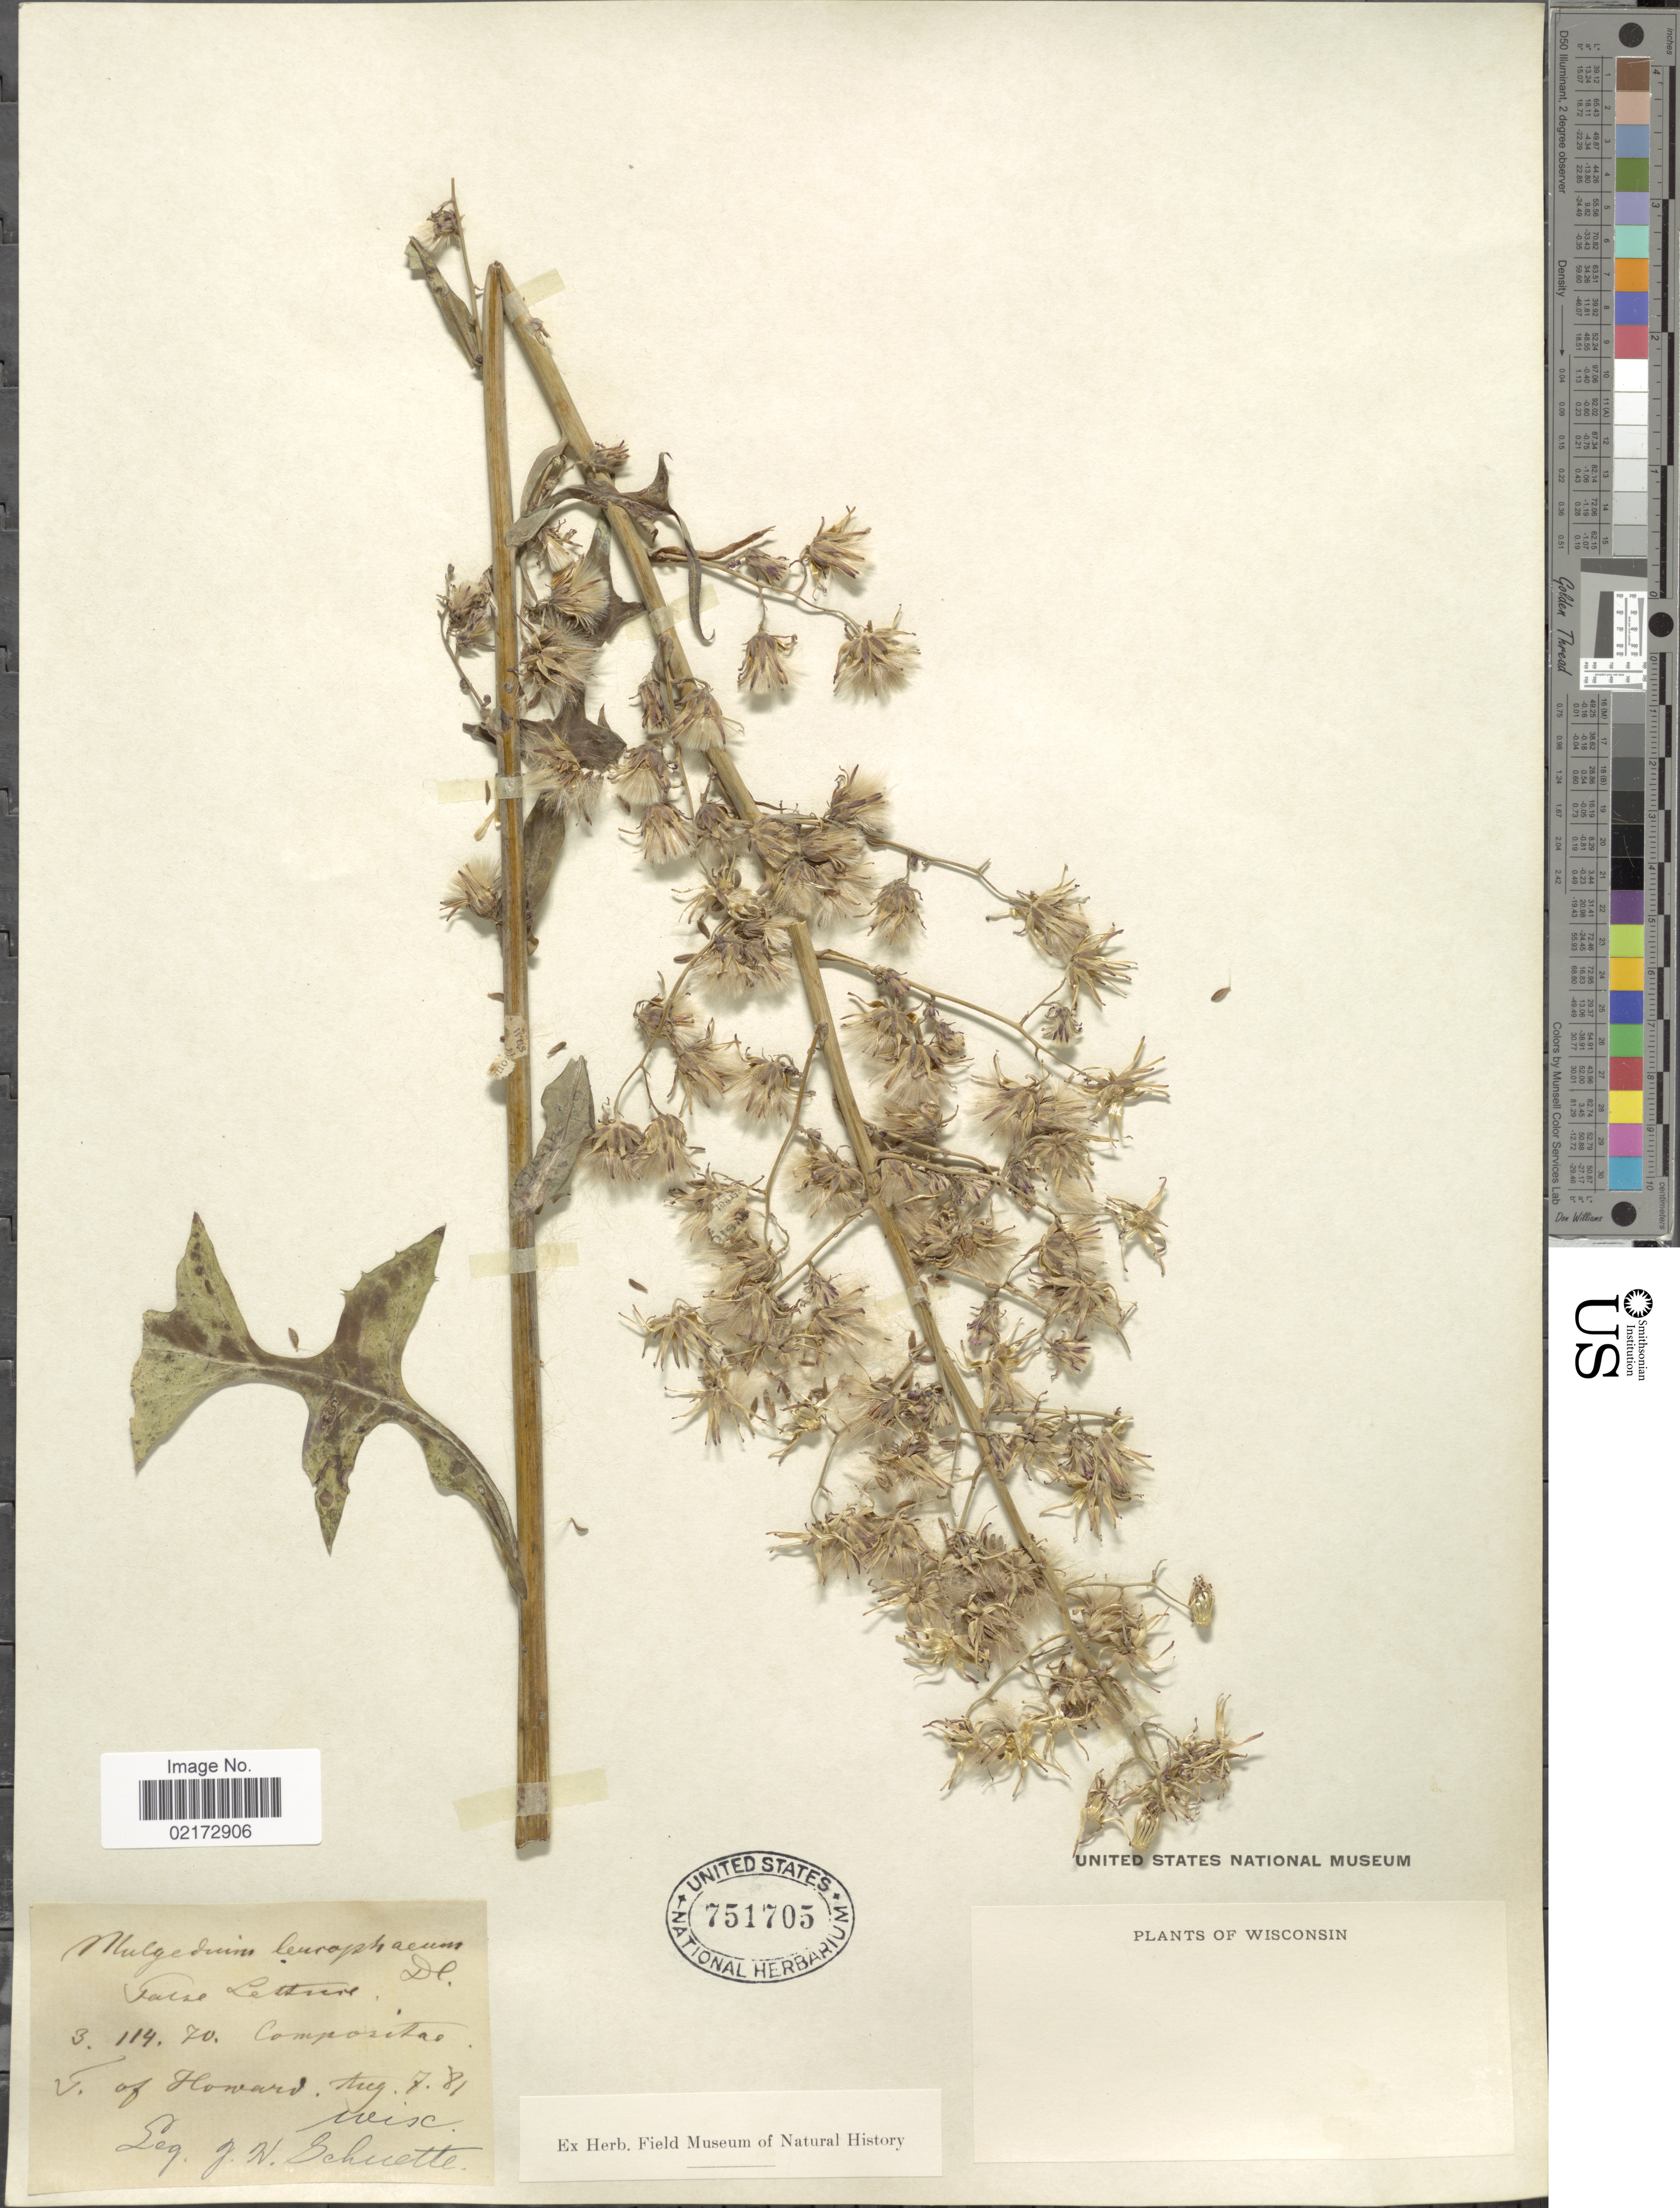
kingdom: Plantae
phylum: Tracheophyta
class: Magnoliopsida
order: Asterales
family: Asteraceae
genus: Lactuca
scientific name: Lactuca biennis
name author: (Moench) Fernald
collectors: J. H. Schuette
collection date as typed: Transcribed d/m/y: 7/8/81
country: United States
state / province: Wisconsin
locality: S. of Howard, Wisc.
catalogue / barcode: US 751705